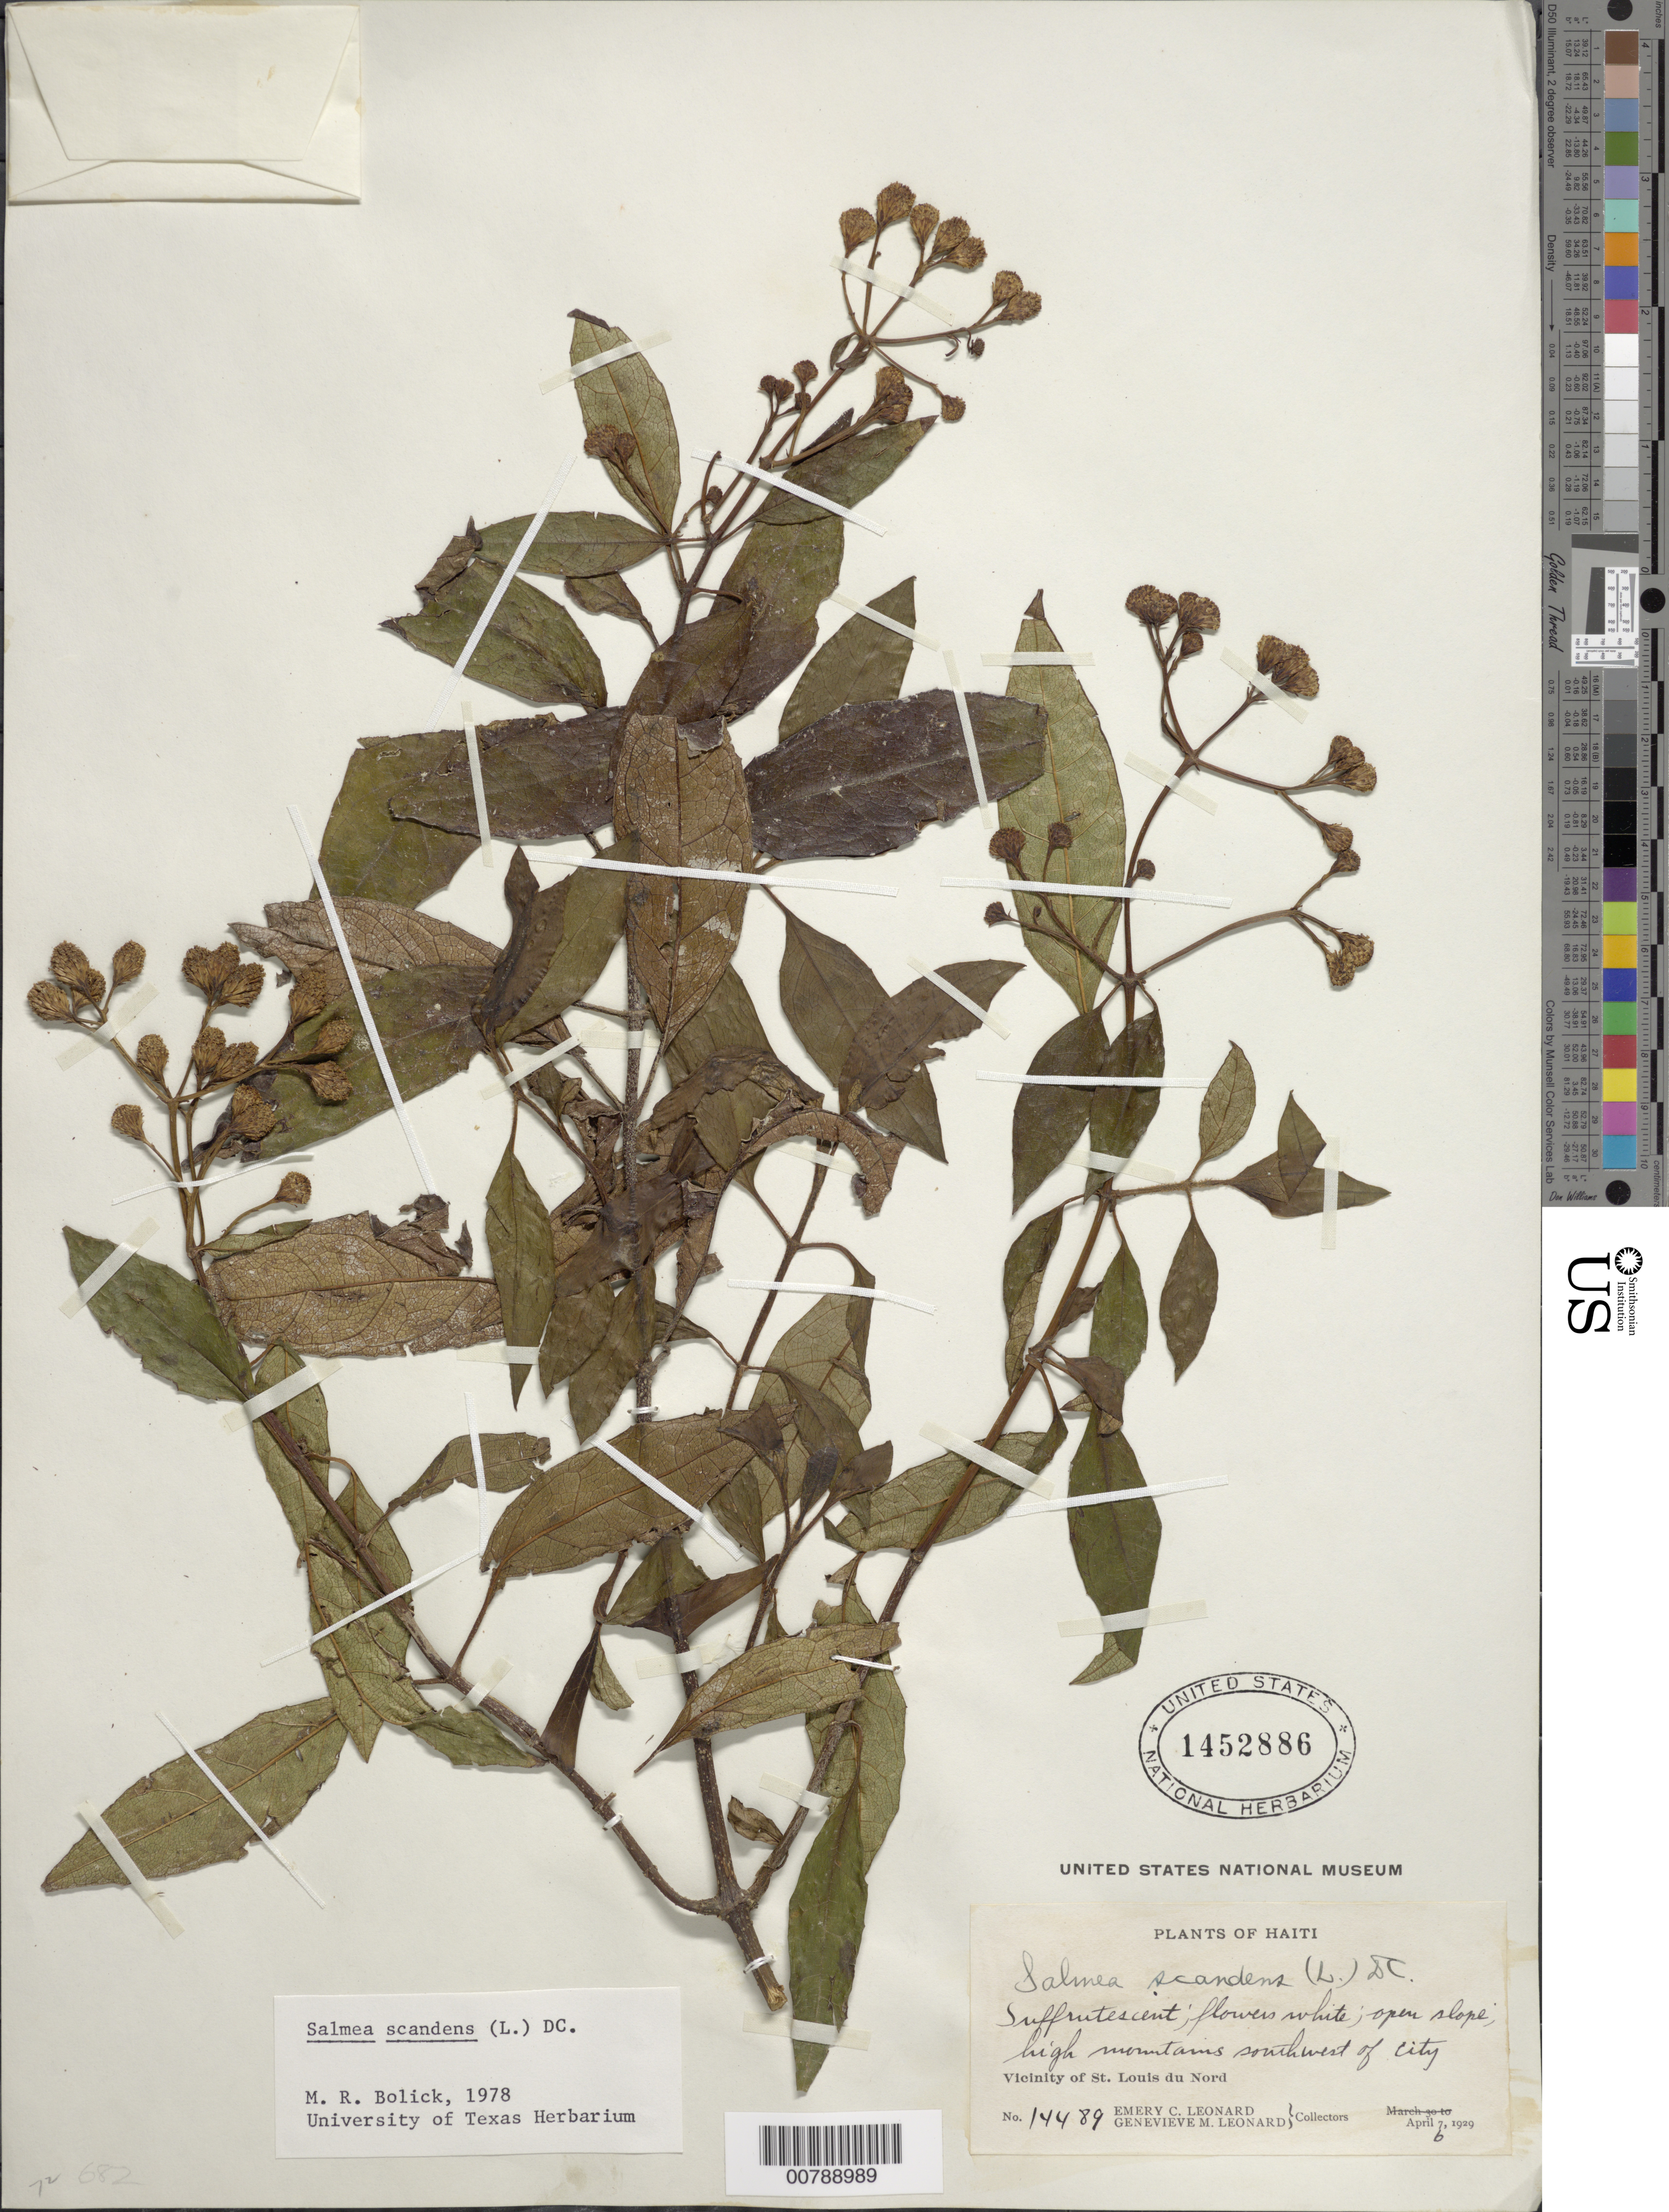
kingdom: Plantae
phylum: Tracheophyta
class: Magnoliopsida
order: Asterales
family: Asteraceae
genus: Salmea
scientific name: Salmea scandens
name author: (L.) DC.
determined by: Bolick, Margaret R., Curator (NEB), University of Nebraska State Museum (UNITED STATES)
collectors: E. C. Leonard & G. M. Leonard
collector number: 14489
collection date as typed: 06 Apr 1929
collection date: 1929-04-06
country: Haiti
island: Hispaniola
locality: Vicinity of St. Louis du Nord; open slope; high mountains southwest of city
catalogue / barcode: US 1452886